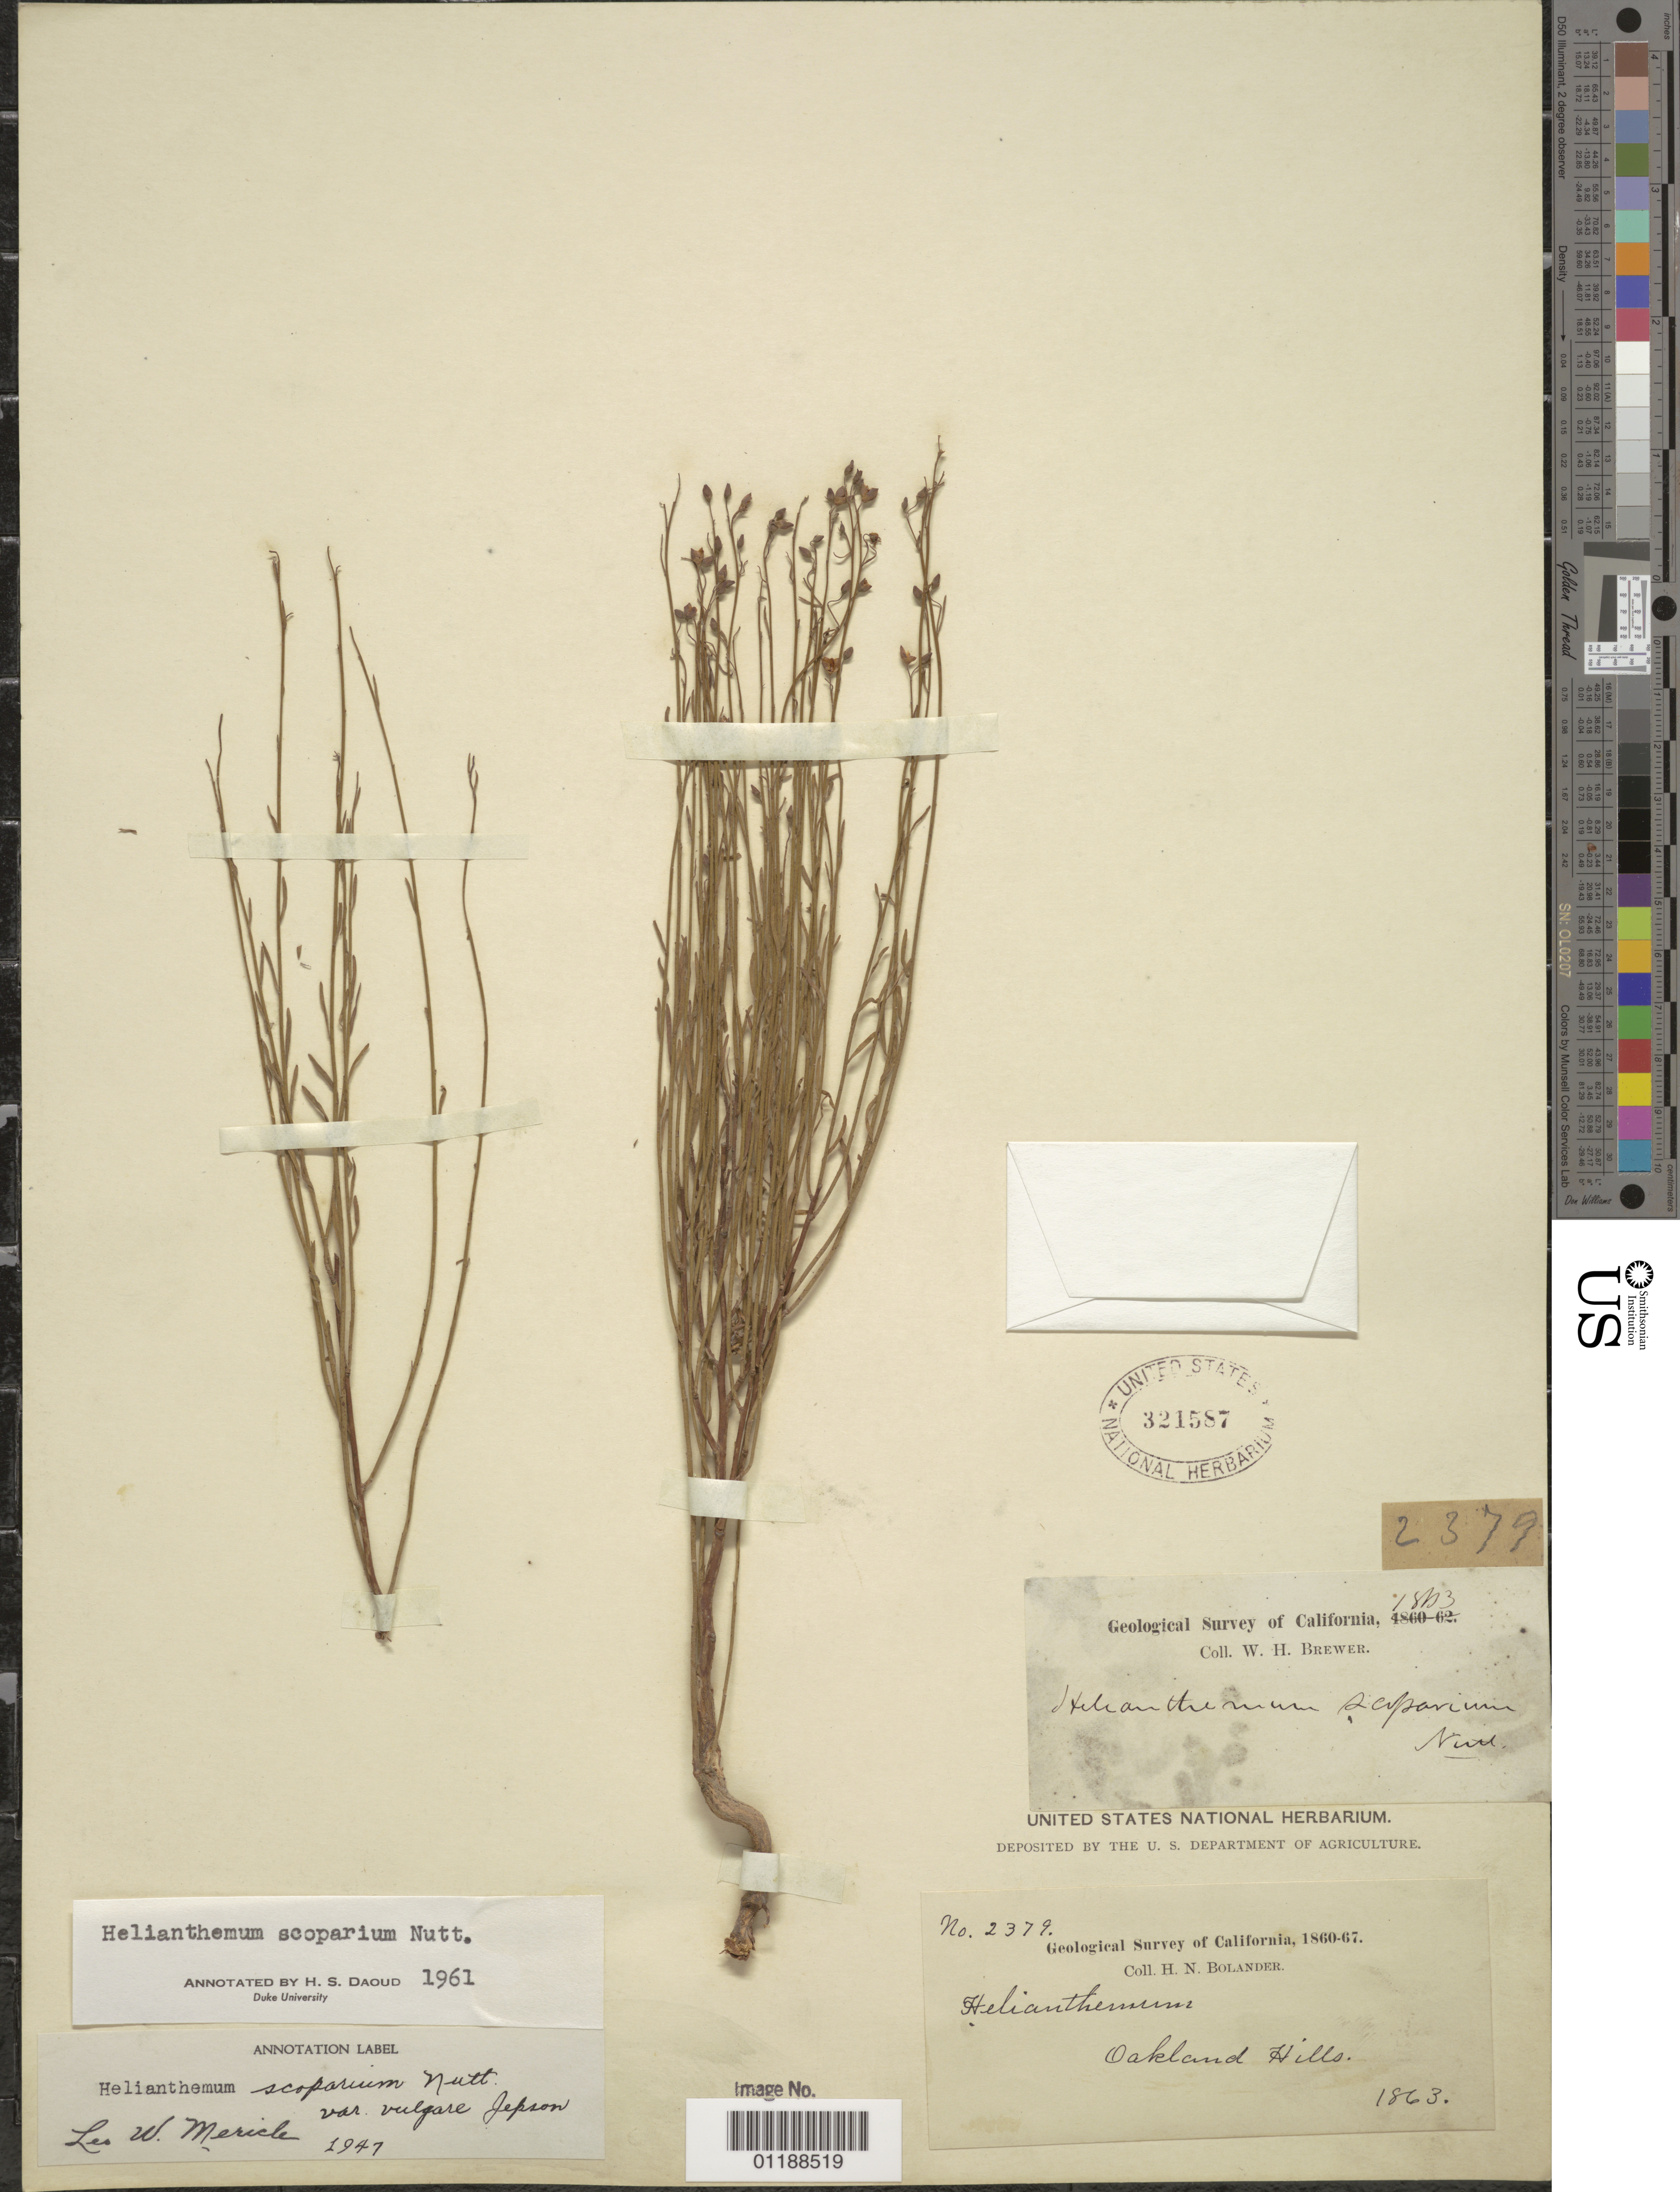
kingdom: Plantae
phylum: Tracheophyta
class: Magnoliopsida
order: Malvales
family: Cistaceae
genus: Helianthemum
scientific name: Helianthemum scoparium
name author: Nutt. ex Torr. & A. Gray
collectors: H. Bolander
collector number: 2379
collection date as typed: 1863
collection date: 1863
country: United States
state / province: California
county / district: Alameda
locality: Oakland Hills.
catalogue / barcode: US 321587